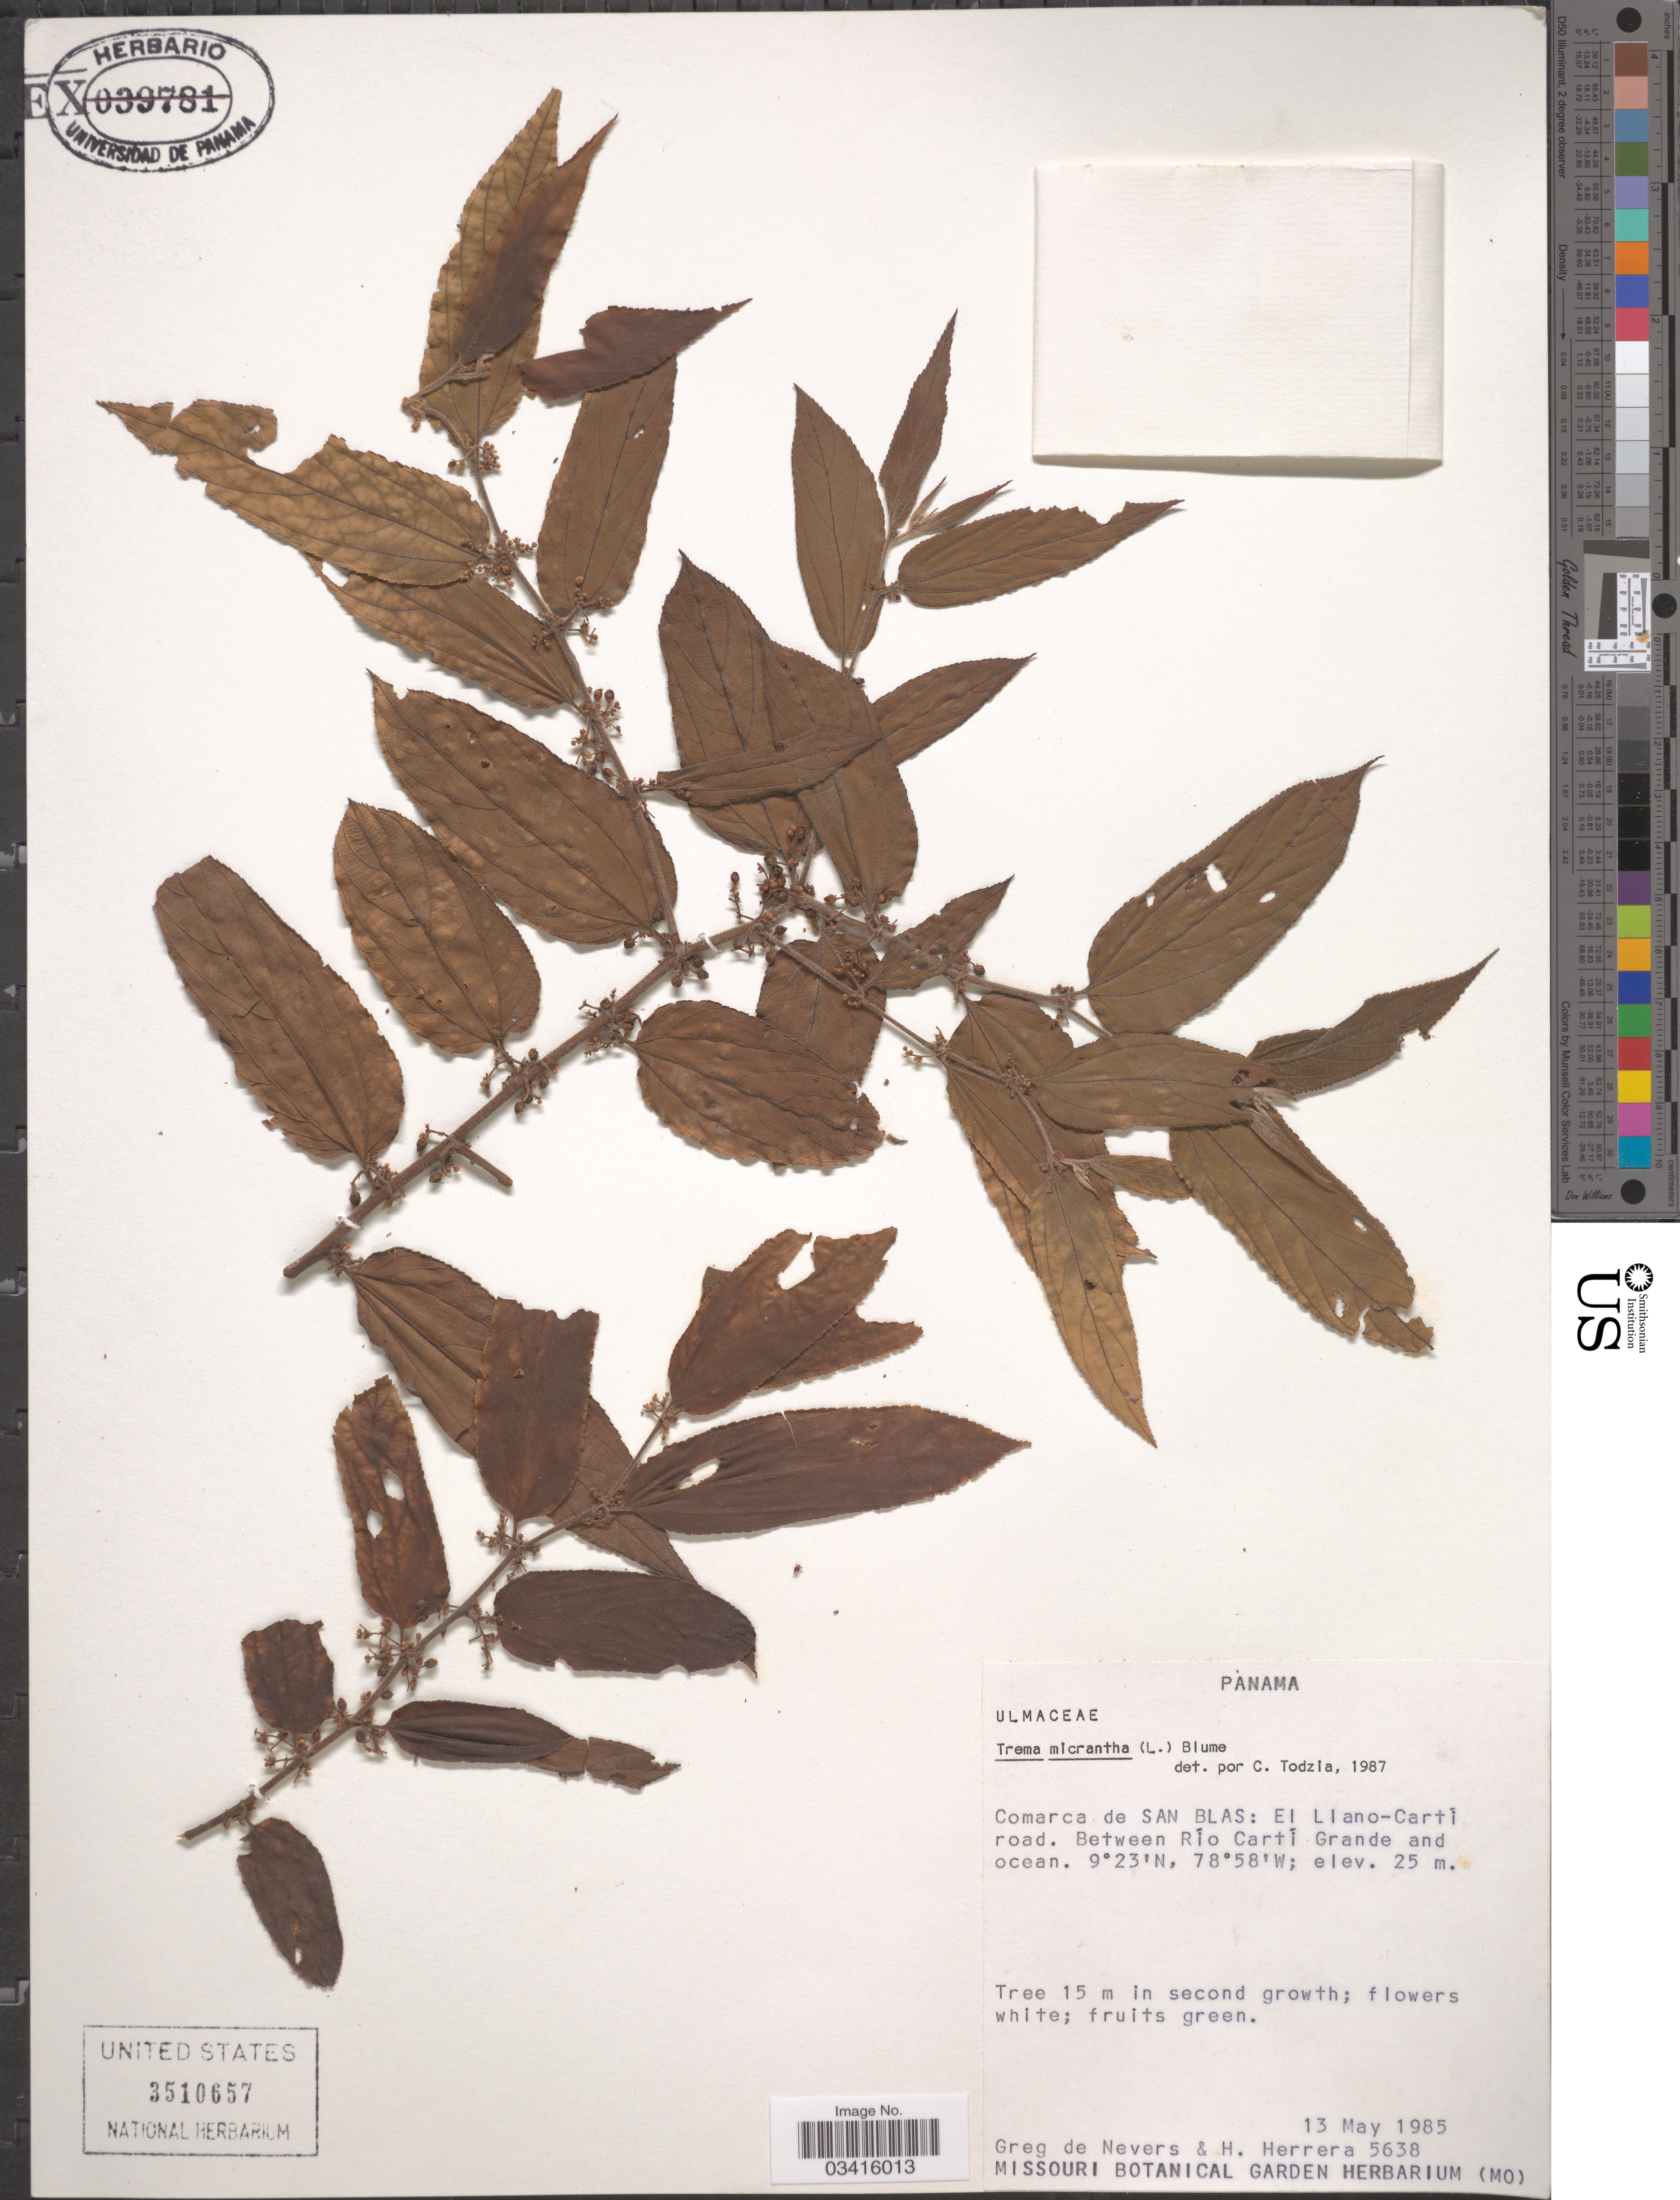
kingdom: Plantae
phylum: Tracheophyta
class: Magnoliopsida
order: Rosales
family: Cannabaceae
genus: Trema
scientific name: Trema micranthum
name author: (L.) Blume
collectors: G. C. de Nevers & H. Herrera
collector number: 5638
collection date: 1985-05-13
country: Panama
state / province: Kuna Yala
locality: Comarca de San Blas: El Llano-Cartí road. Between Río Cartí Grande and ocean.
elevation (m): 25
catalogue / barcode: US 3510657